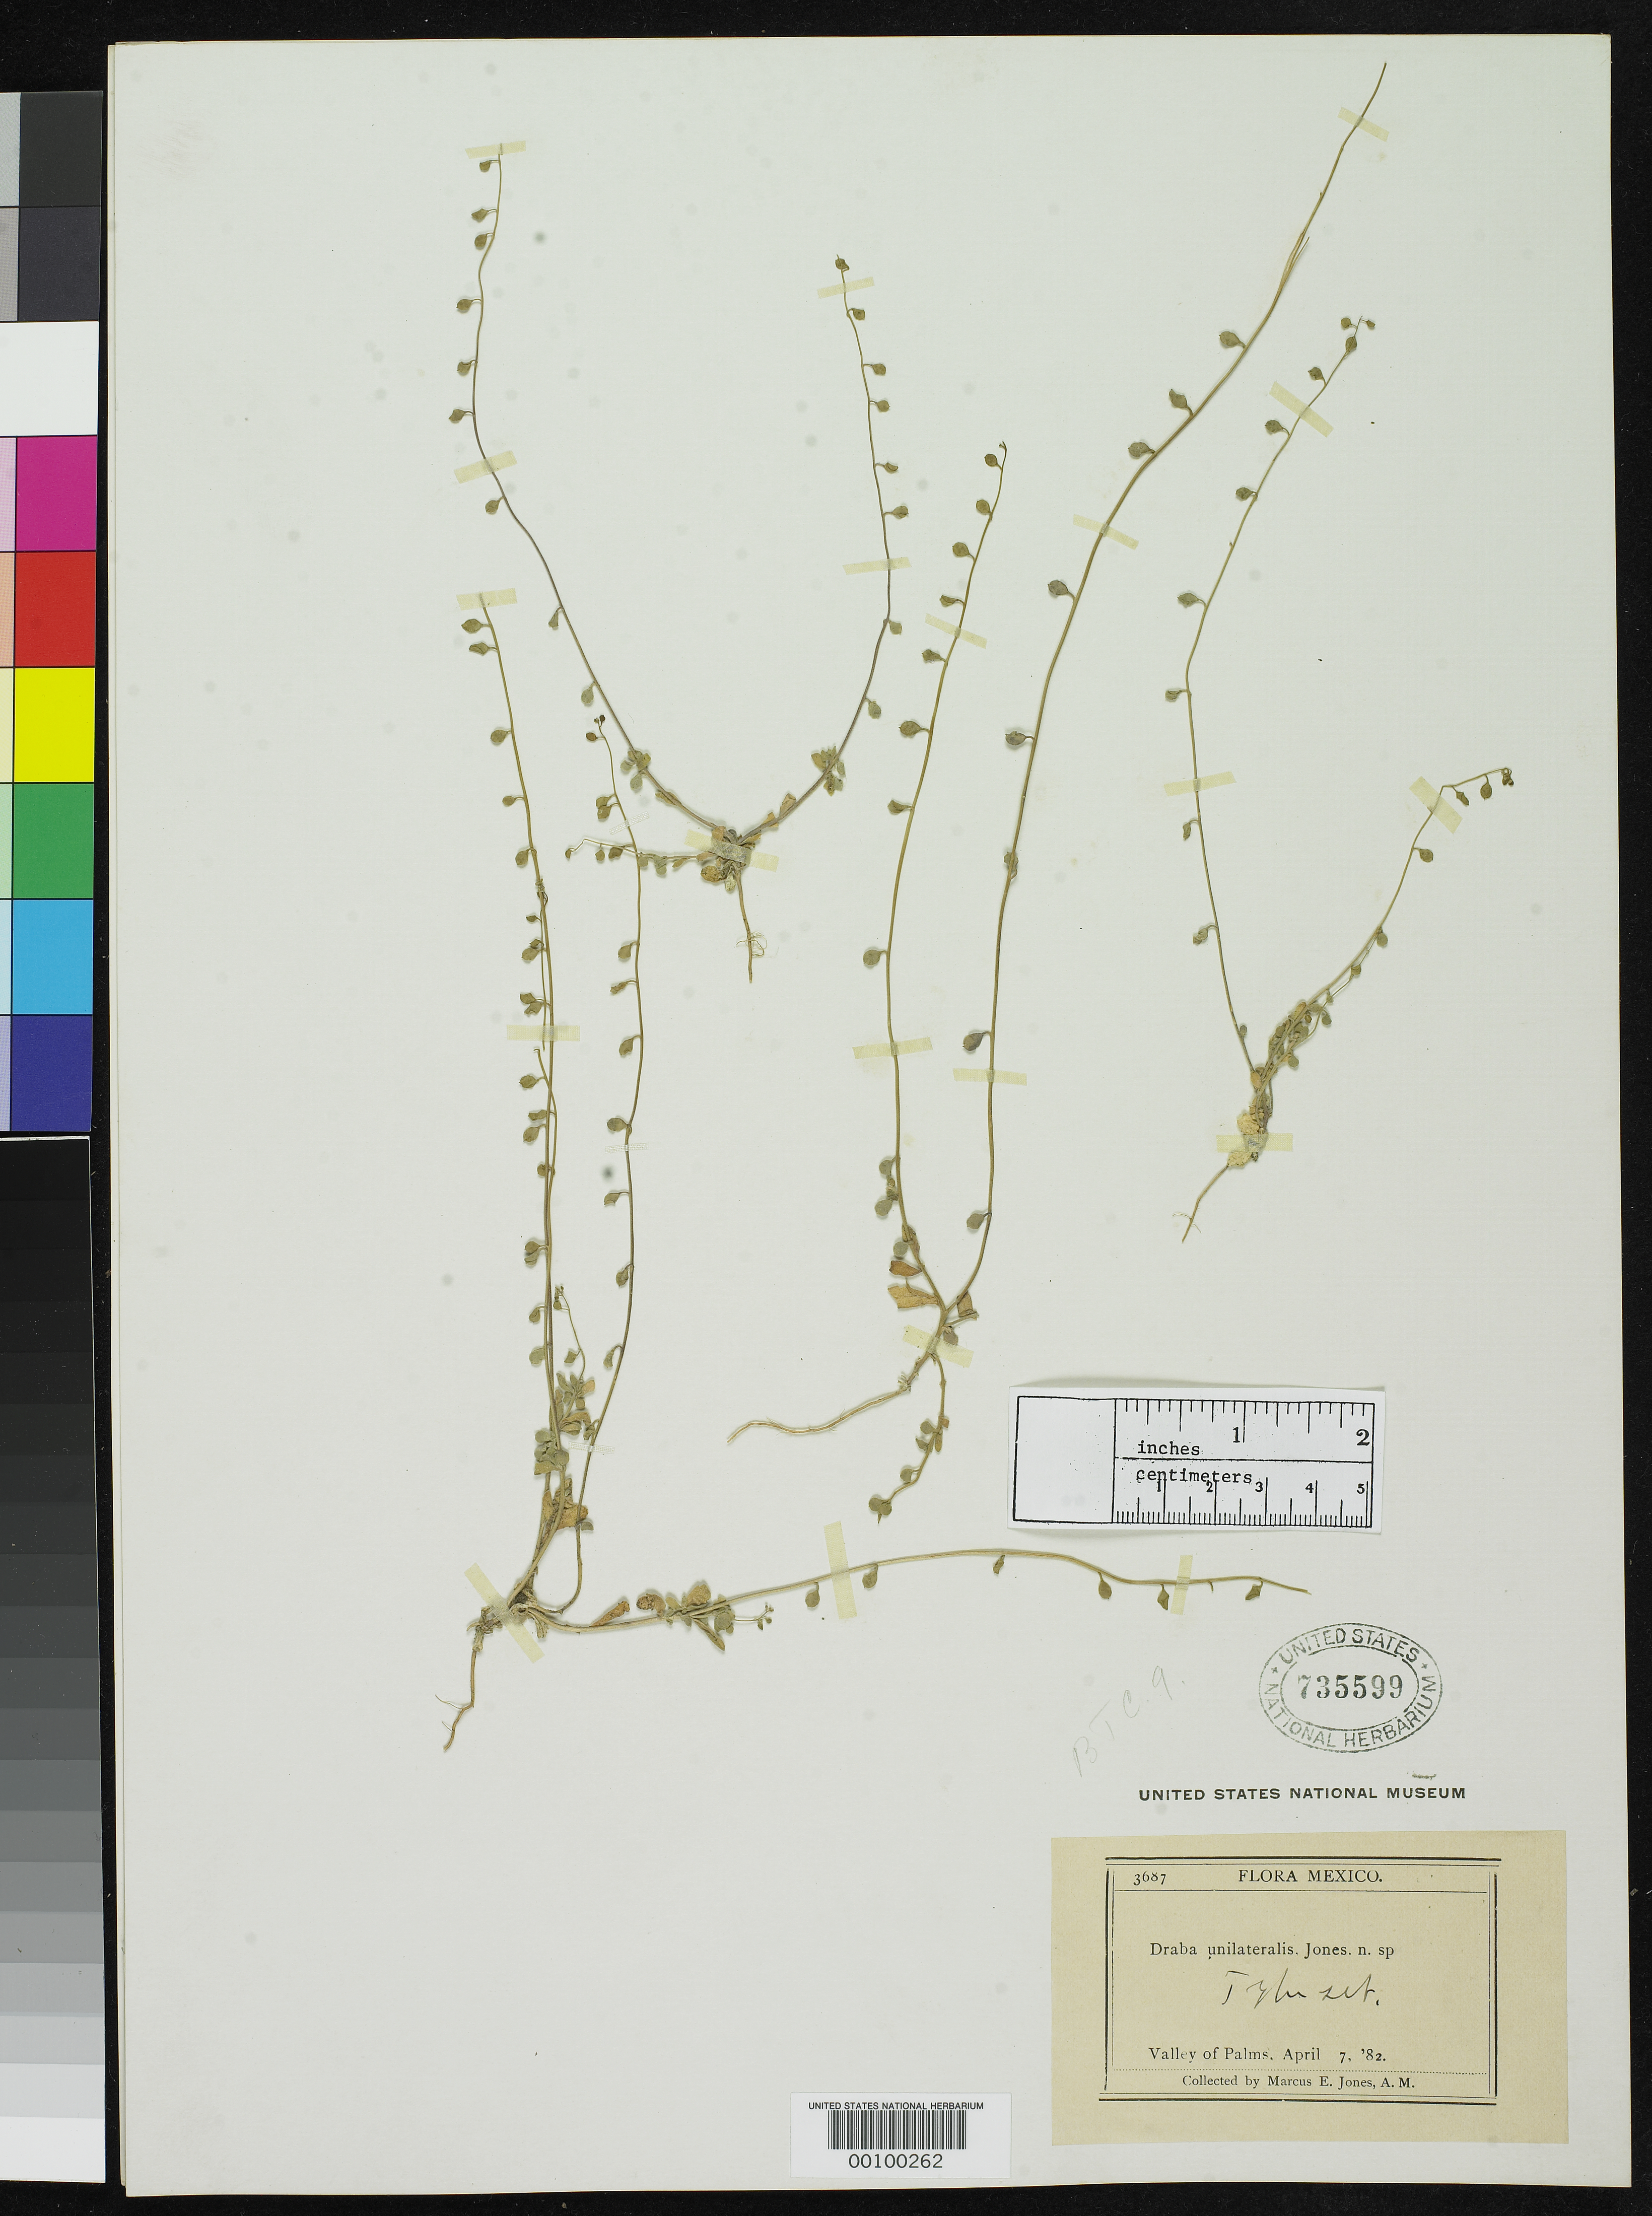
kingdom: Plantae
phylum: Tracheophyta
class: Magnoliopsida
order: Brassicales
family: Brassicaceae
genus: Draba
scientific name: Draba unilateralis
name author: M.E. Jones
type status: Type Collection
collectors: M. E. Jones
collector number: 3687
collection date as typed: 07 Apr 1882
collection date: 1882-04-07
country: Mexico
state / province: Baja California Sur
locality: Valley of Palms.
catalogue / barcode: US 735599